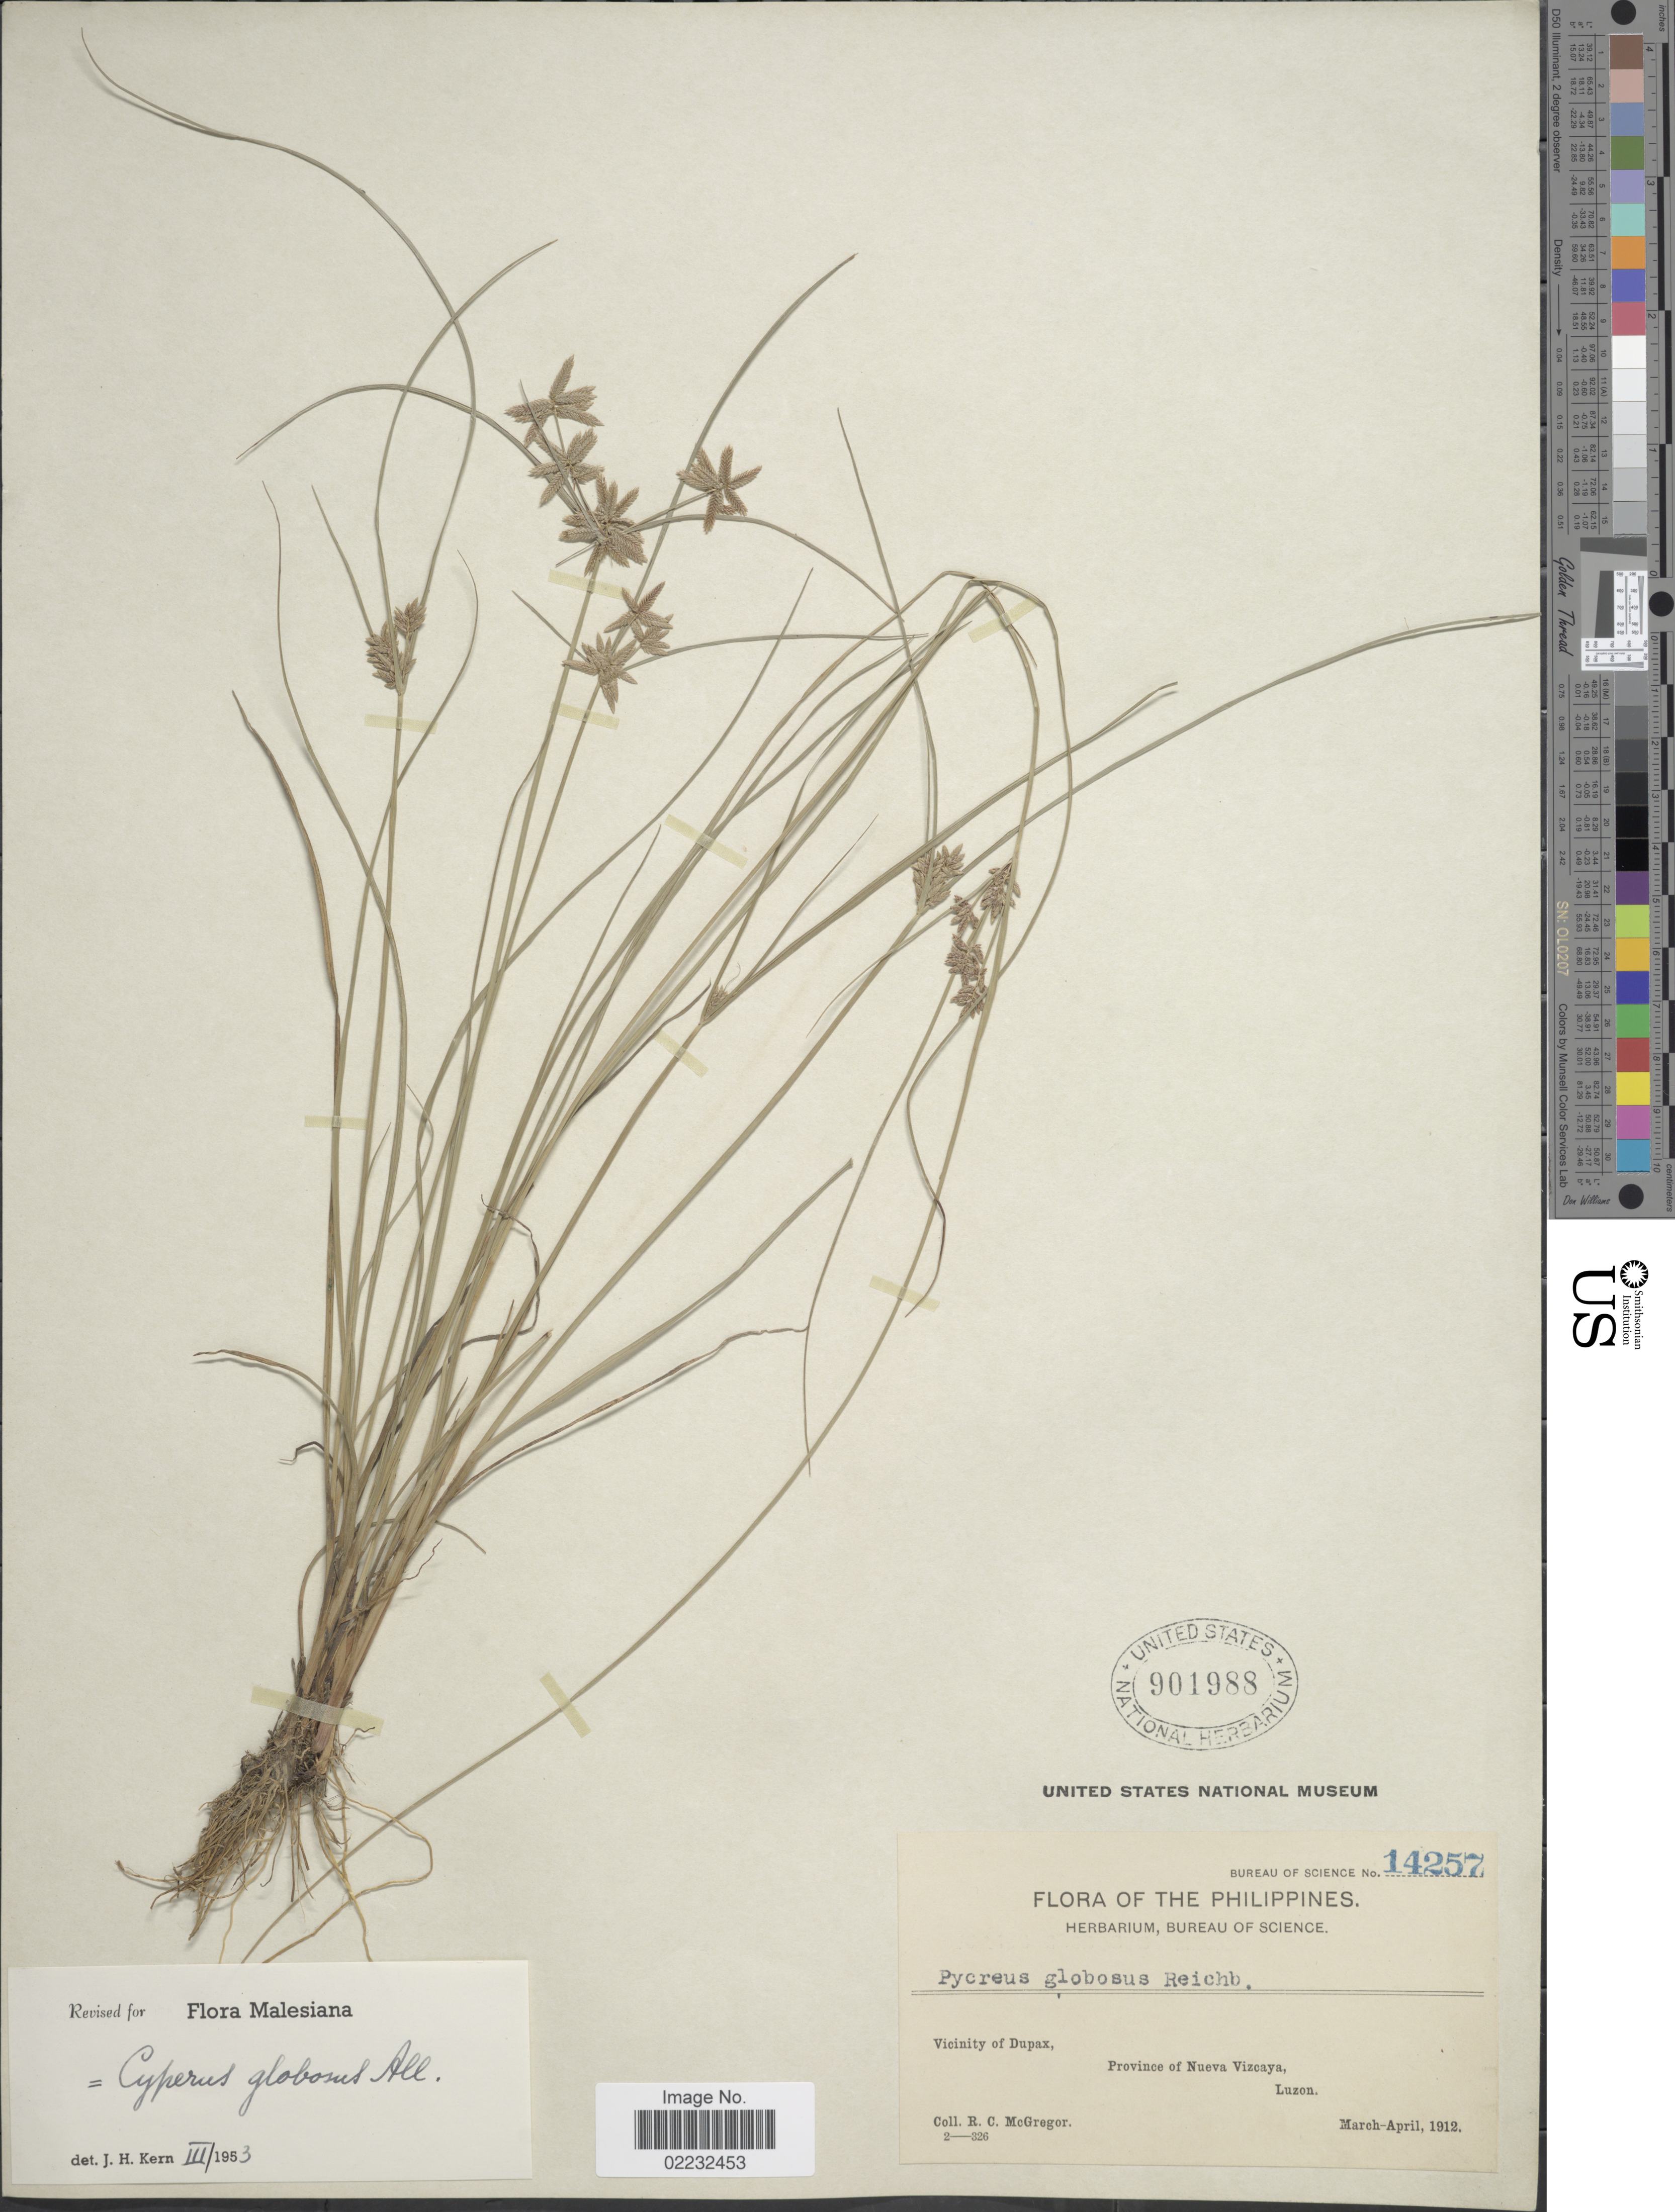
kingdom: Plantae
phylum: Tracheophyta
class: Liliopsida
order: Poales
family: Cyperaceae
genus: Cyperus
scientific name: Cyperus flavidus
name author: Retz.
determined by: Strong, Mark T., (BOT), Smithsonian Institution - National Museum of Natural History (UNITED STATES)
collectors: R. C. McGregor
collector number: Bureau of Science 14257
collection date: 1912-03/1912-04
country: Philippines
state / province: Cagayan Valley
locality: Vicinity of Dupax, Province of Nueva Vizcaya, Luzon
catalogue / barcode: US 901988